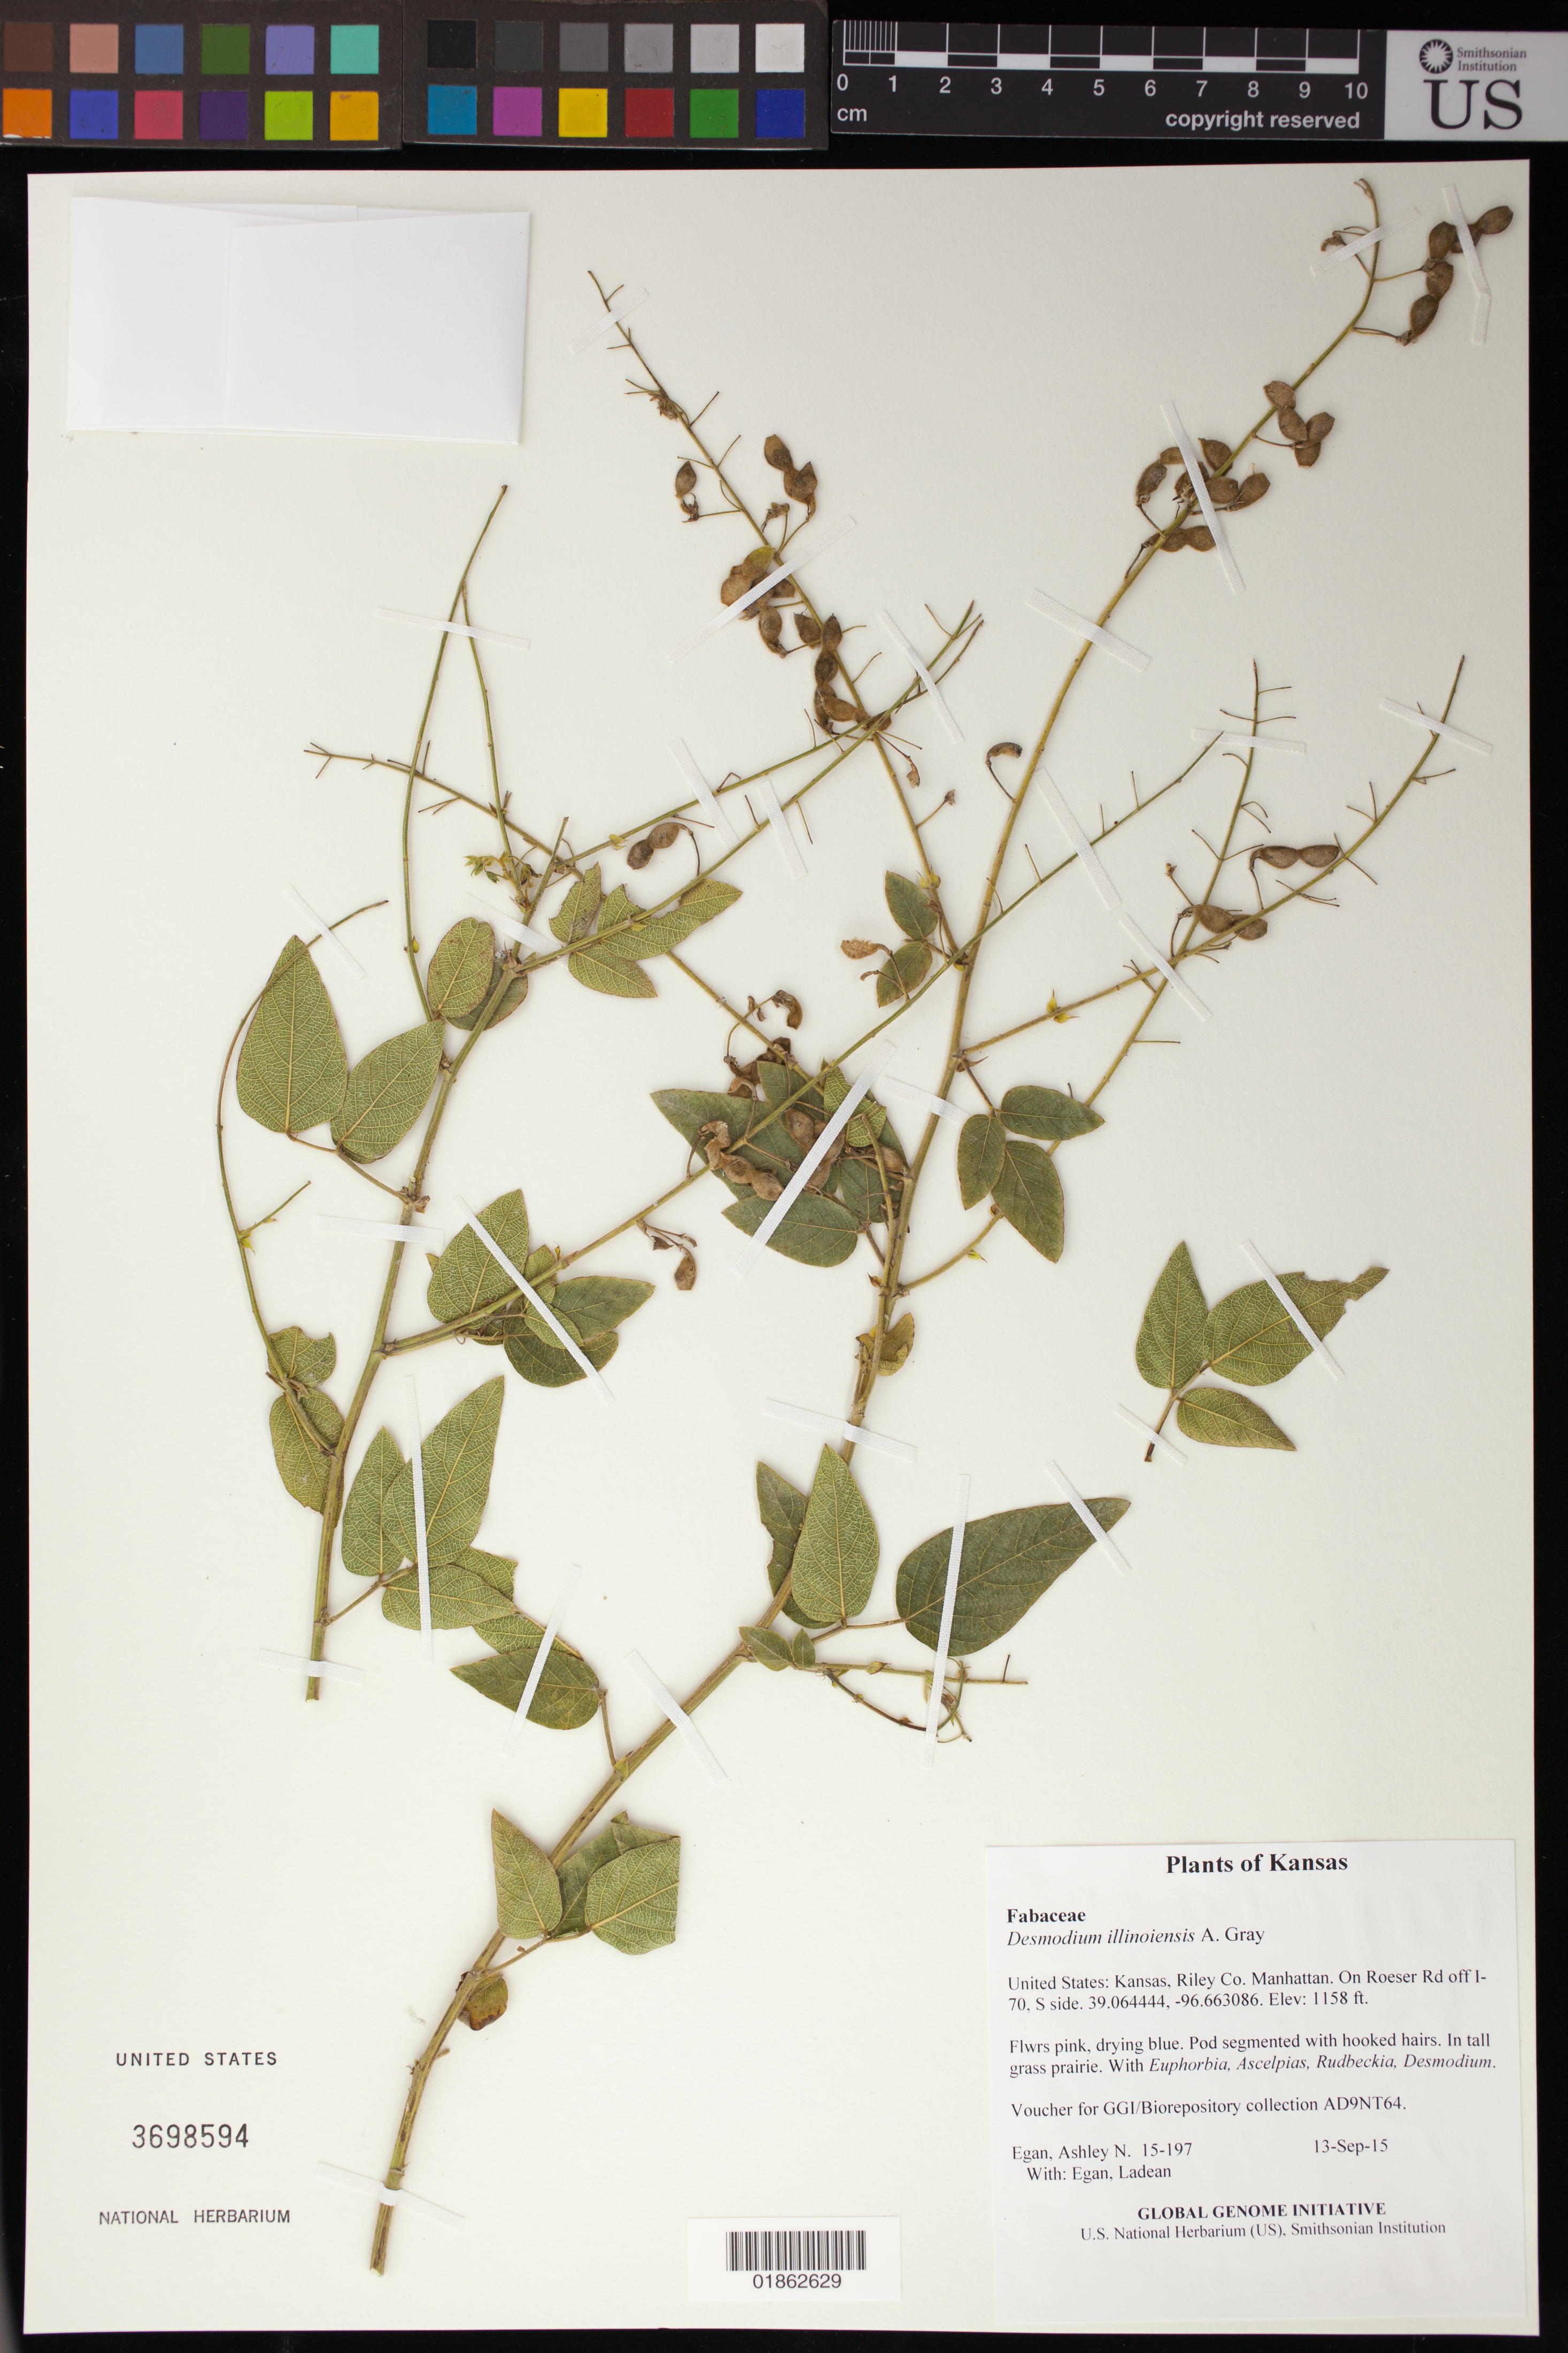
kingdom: Plantae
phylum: Tracheophyta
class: Magnoliopsida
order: Fabales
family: Fabaceae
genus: Desmodium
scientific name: Desmodium illinoense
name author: A. Gray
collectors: A. N. Egan & L. Egan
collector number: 15-197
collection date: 2015-09-13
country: United States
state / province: Kansas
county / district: Riley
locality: Manhattan. On Roeser Rd off I-70, S side.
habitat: In tall grass prairie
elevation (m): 353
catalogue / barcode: US 3698594